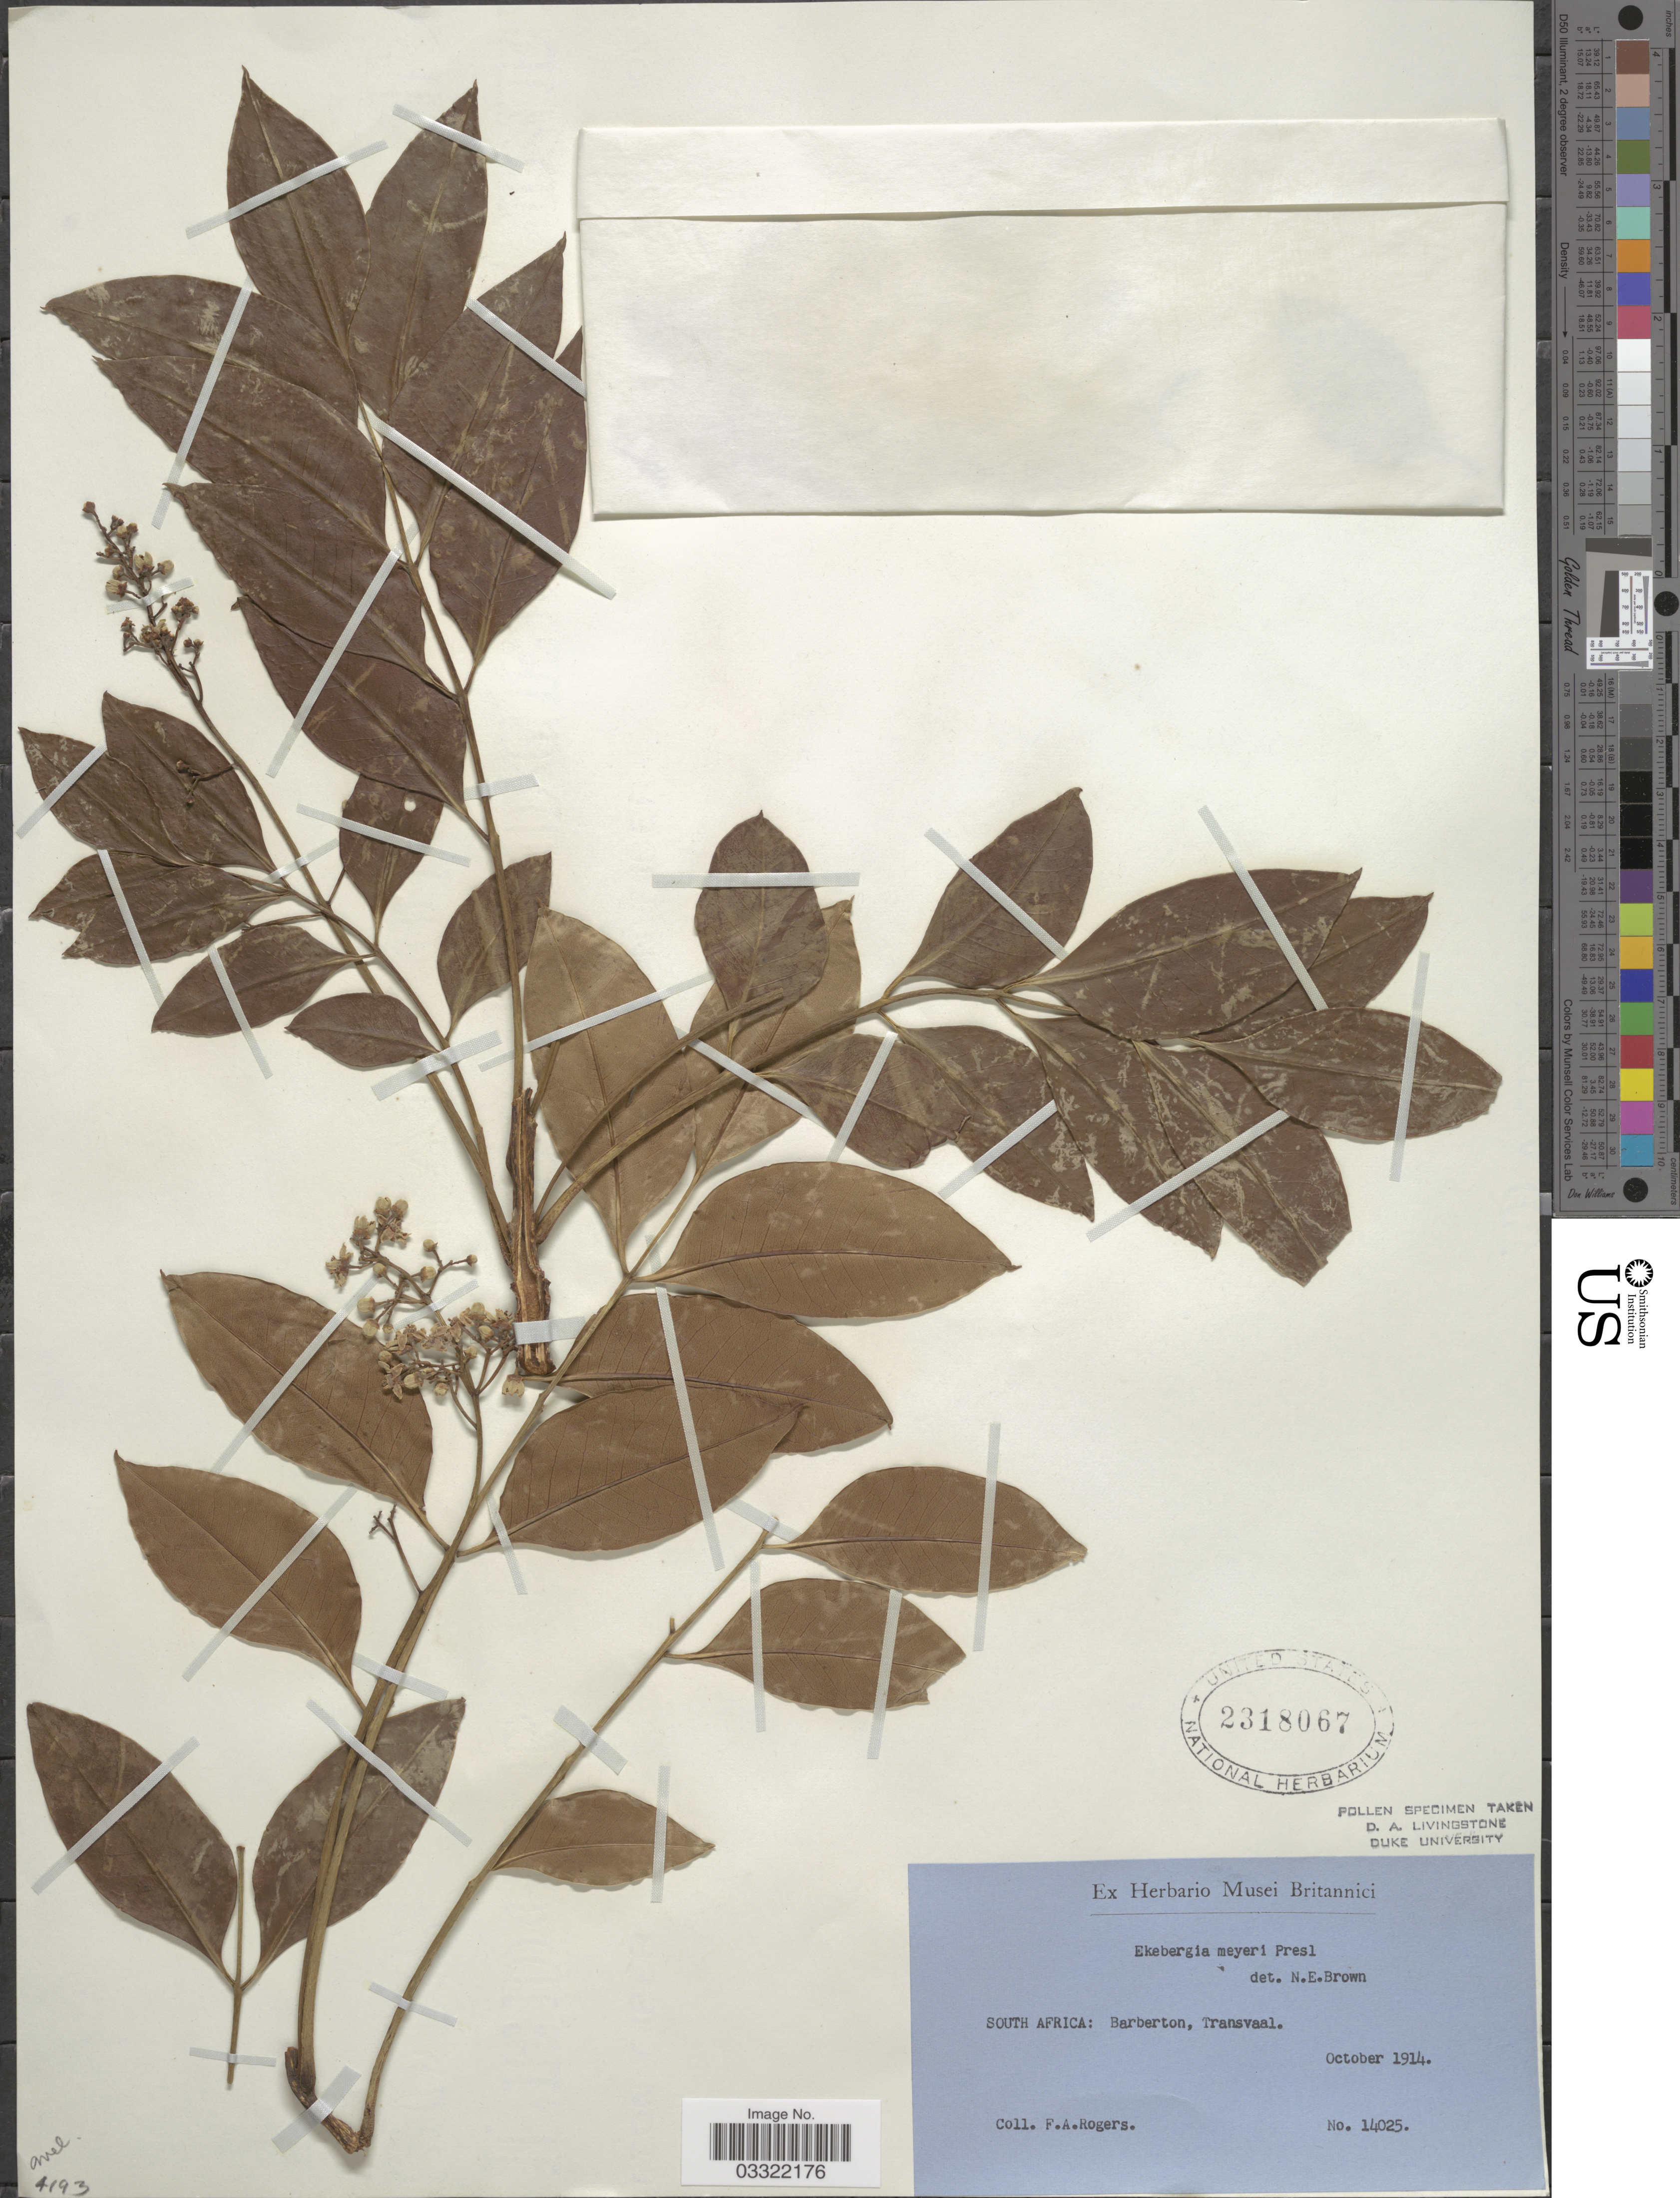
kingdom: Plantae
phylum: Tracheophyta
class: Magnoliopsida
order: Sapindales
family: Meliaceae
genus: Ekebergia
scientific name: Ekebergia meyeri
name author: C. Presl ex C. DC.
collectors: F. A. Rogers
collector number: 14025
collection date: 1914-10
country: South Africa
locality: Barberton, Transvaal.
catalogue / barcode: US 2318067